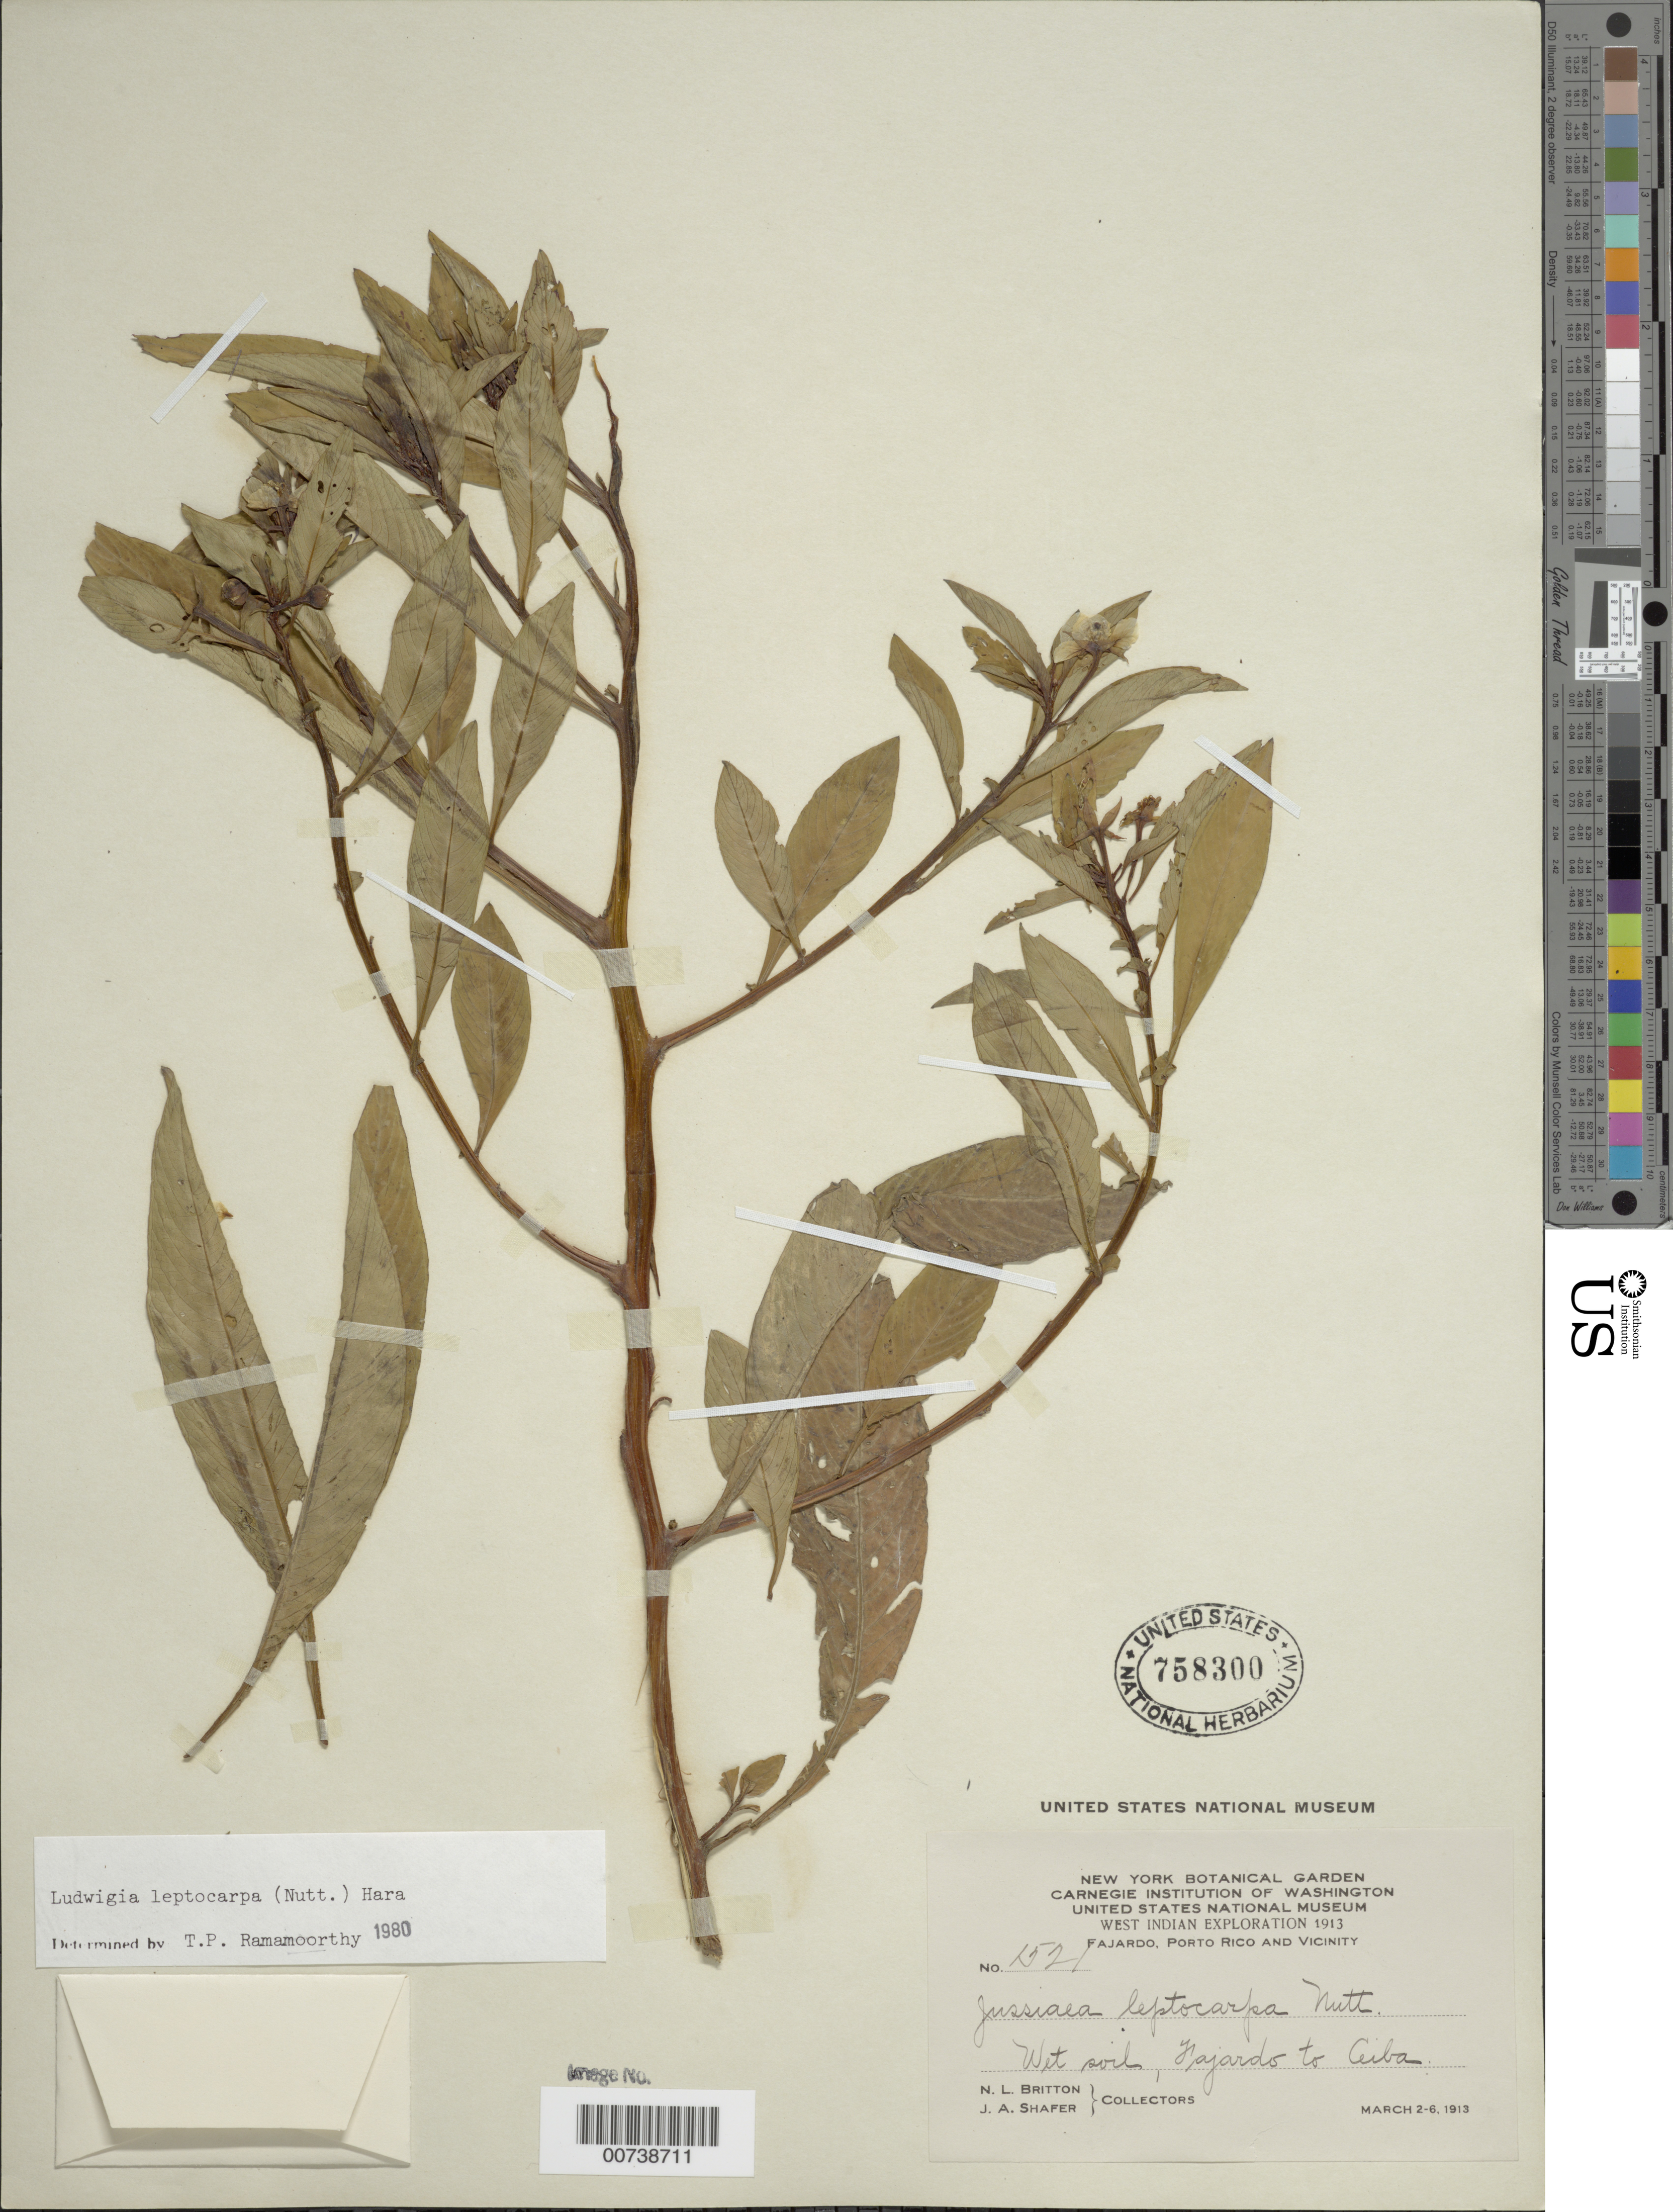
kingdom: Plantae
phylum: Tracheophyta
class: Magnoliopsida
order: Myrtales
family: Onagraceae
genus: Ludwigia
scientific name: Ludwigia leptocarpa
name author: (Nutt.) H. Hara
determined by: Ramamoorthy, T. P.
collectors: N. Britton & J. A. Shafer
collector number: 1521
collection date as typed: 02 Mar 1913 to 06 Mar 1913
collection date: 1913-03-02/1913-03-06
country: Puerto Rico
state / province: Ceiba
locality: Fajardo to Ceiba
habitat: Wet soil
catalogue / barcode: US 758300